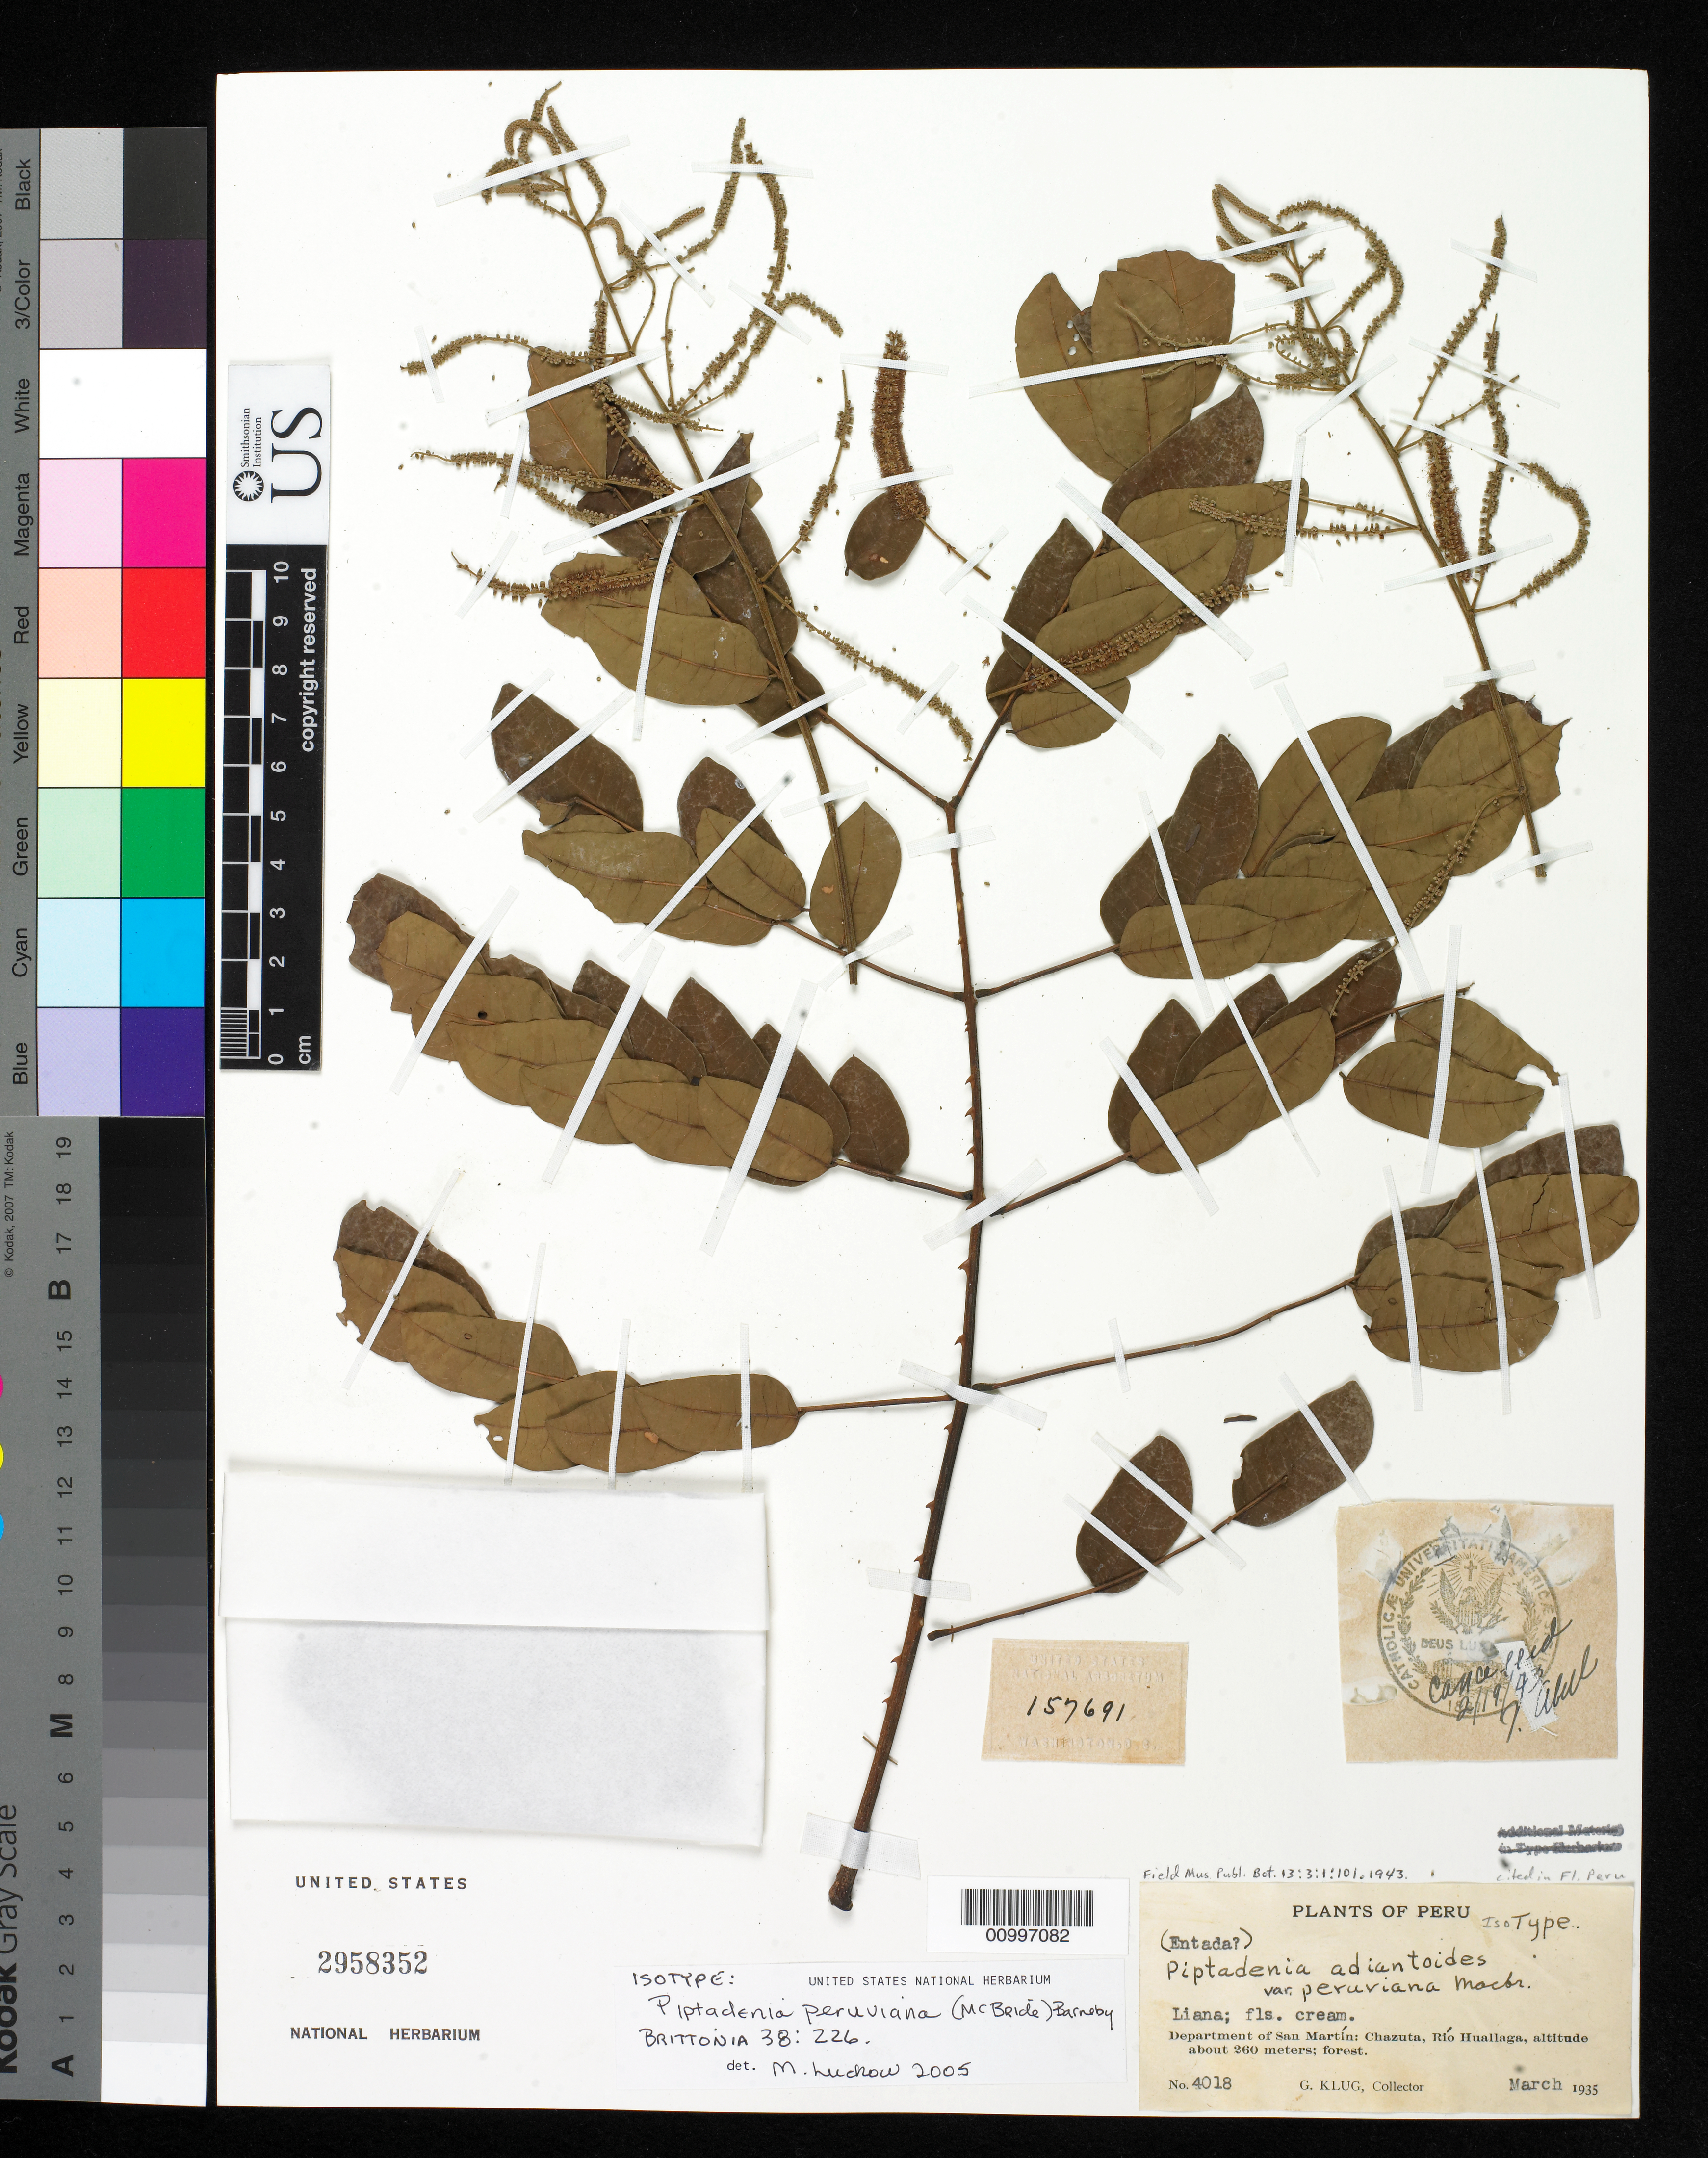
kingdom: Plantae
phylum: Tracheophyta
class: Magnoliopsida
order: Fabales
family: Fabaceae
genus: Piptadenia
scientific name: Piptadenia adiantoides var. peruviana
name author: J.F. Macbr.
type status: Isotype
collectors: G. Klug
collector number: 4018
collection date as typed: Mar 1935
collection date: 1935-03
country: Peru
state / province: San Martín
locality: Chazuta, Rio Huallaga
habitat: Forest.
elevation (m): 260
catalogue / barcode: US 2958352